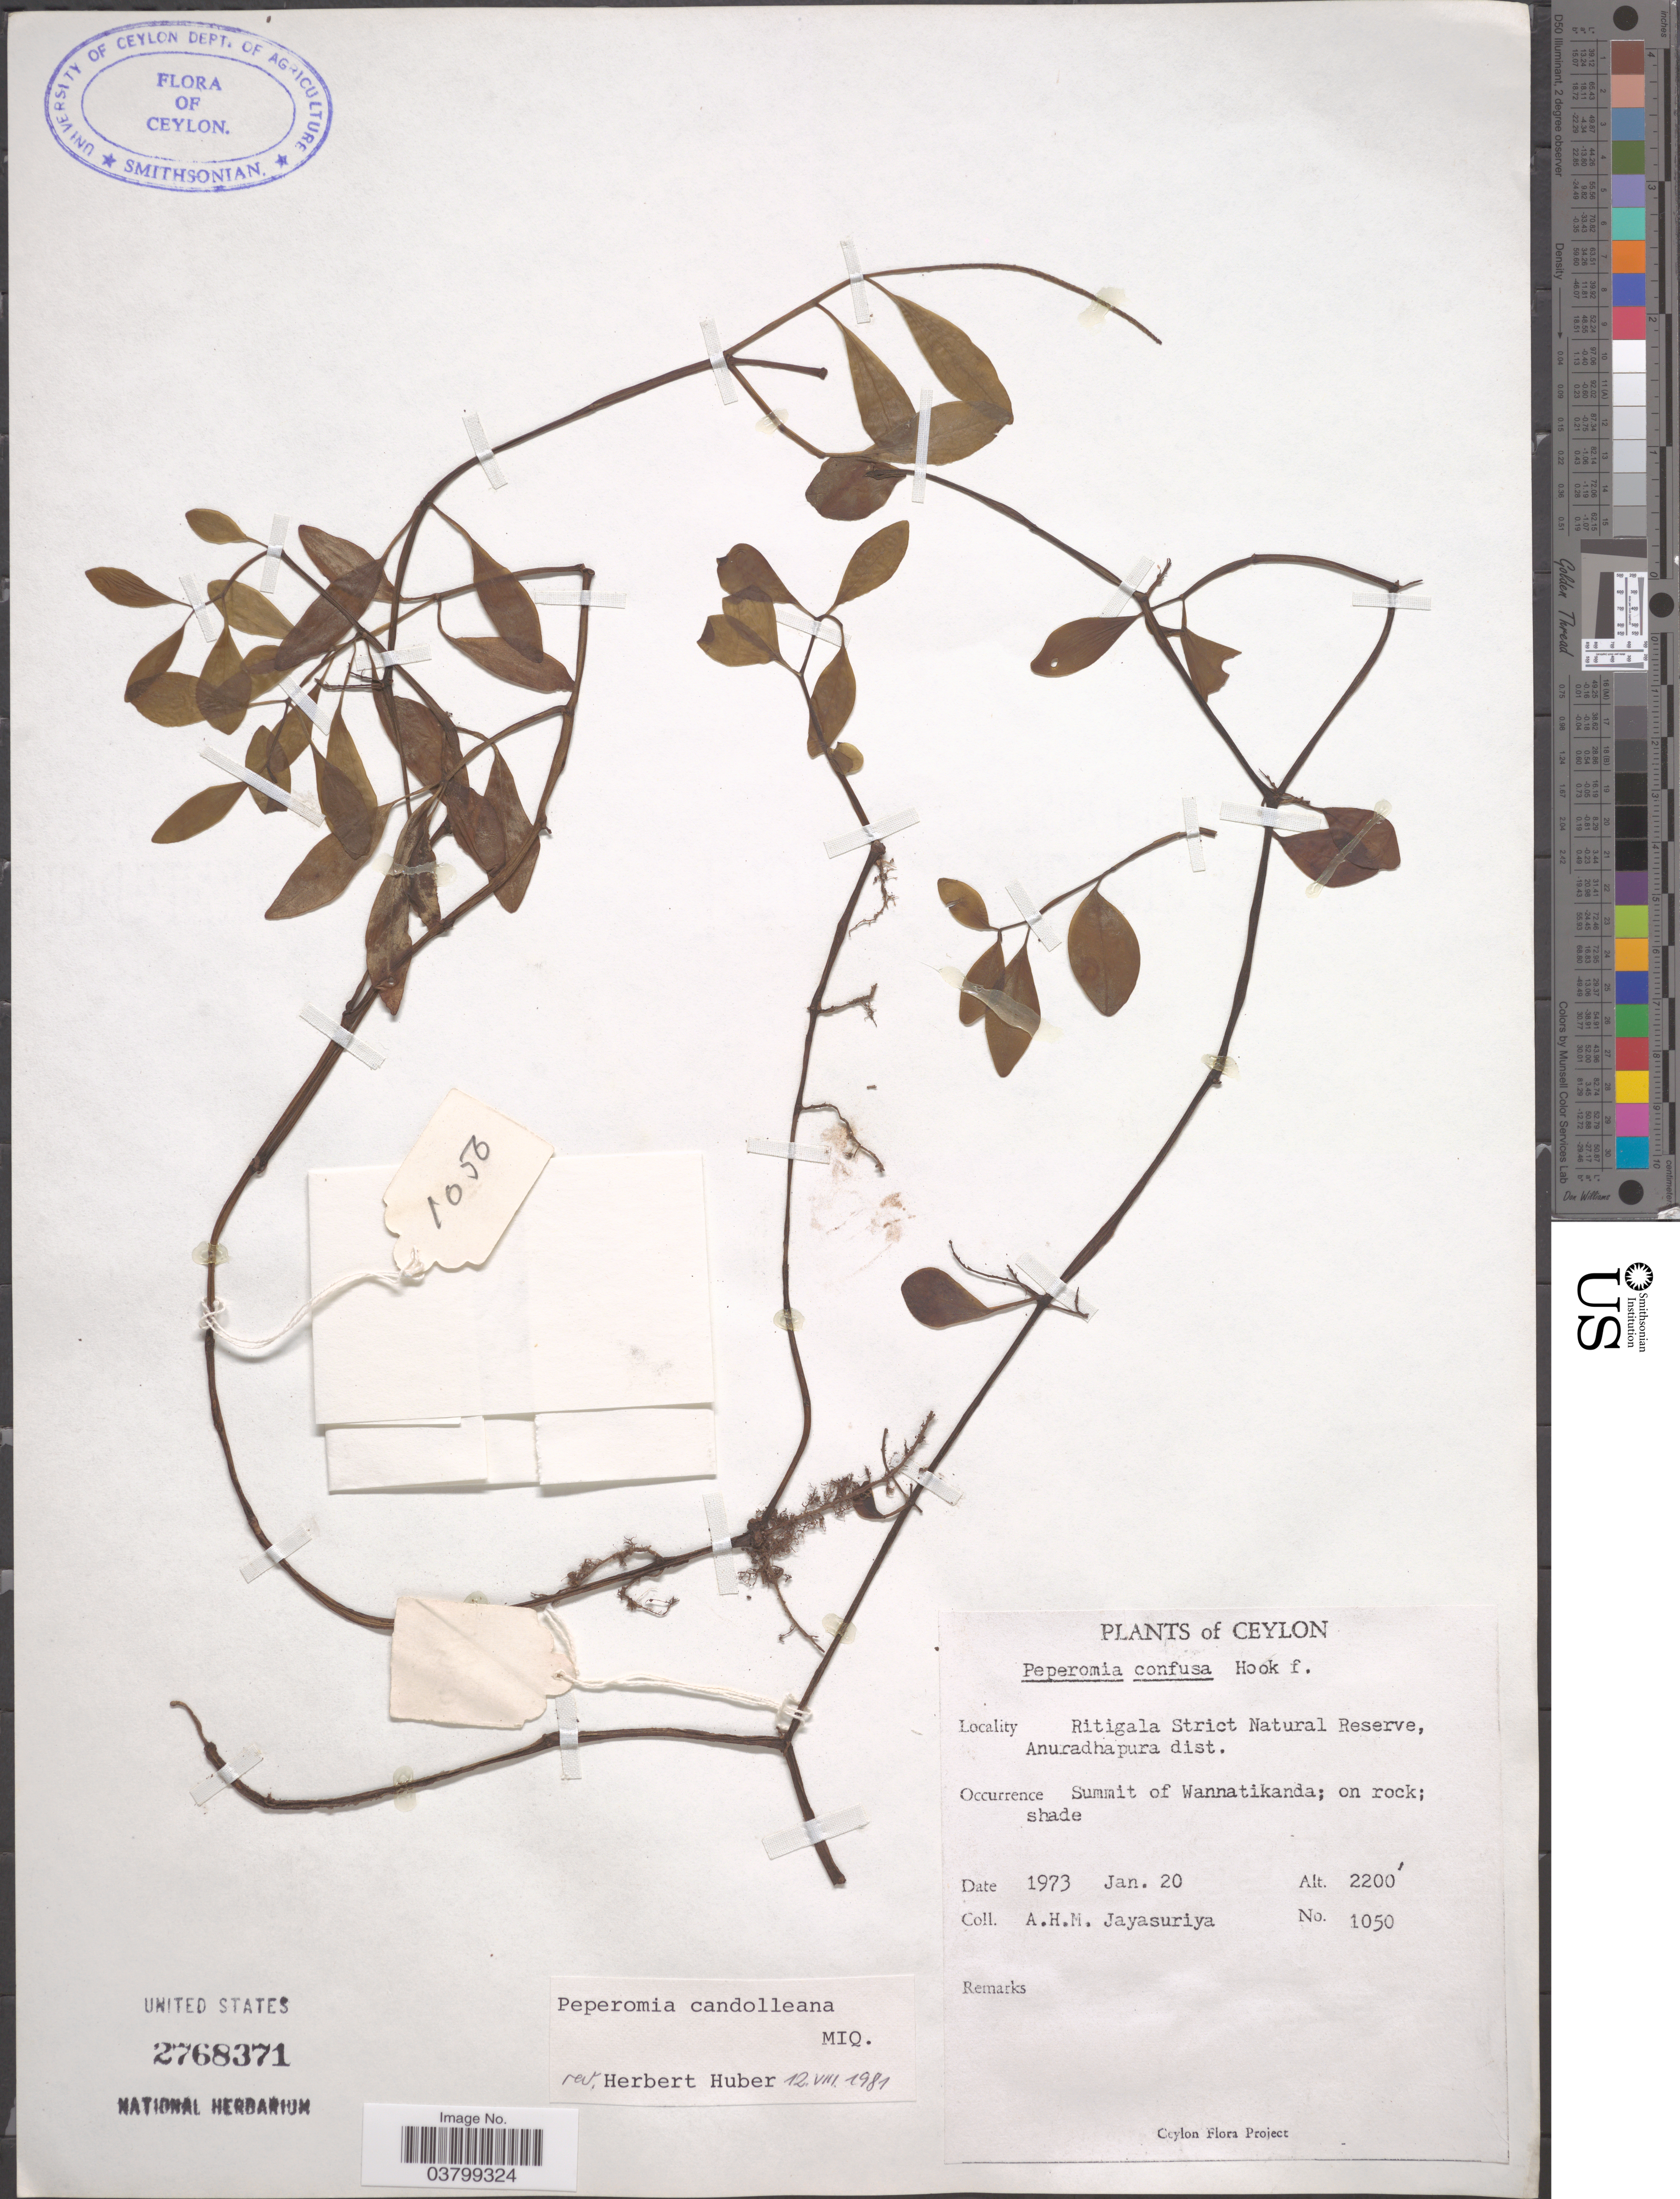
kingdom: Plantae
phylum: Tracheophyta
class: Magnoliopsida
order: Piperales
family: Piperaceae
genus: Peperomia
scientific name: Peperomia candolleana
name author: Miq.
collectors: A. H. Jayasuriya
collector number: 1050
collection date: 1973-01-20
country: Sri Lanka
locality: Ceylon. Ritigala Strict Natural Reserve, Anuradhapura dist. Summit of Wannatikanda.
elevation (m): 671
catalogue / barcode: US 2768371